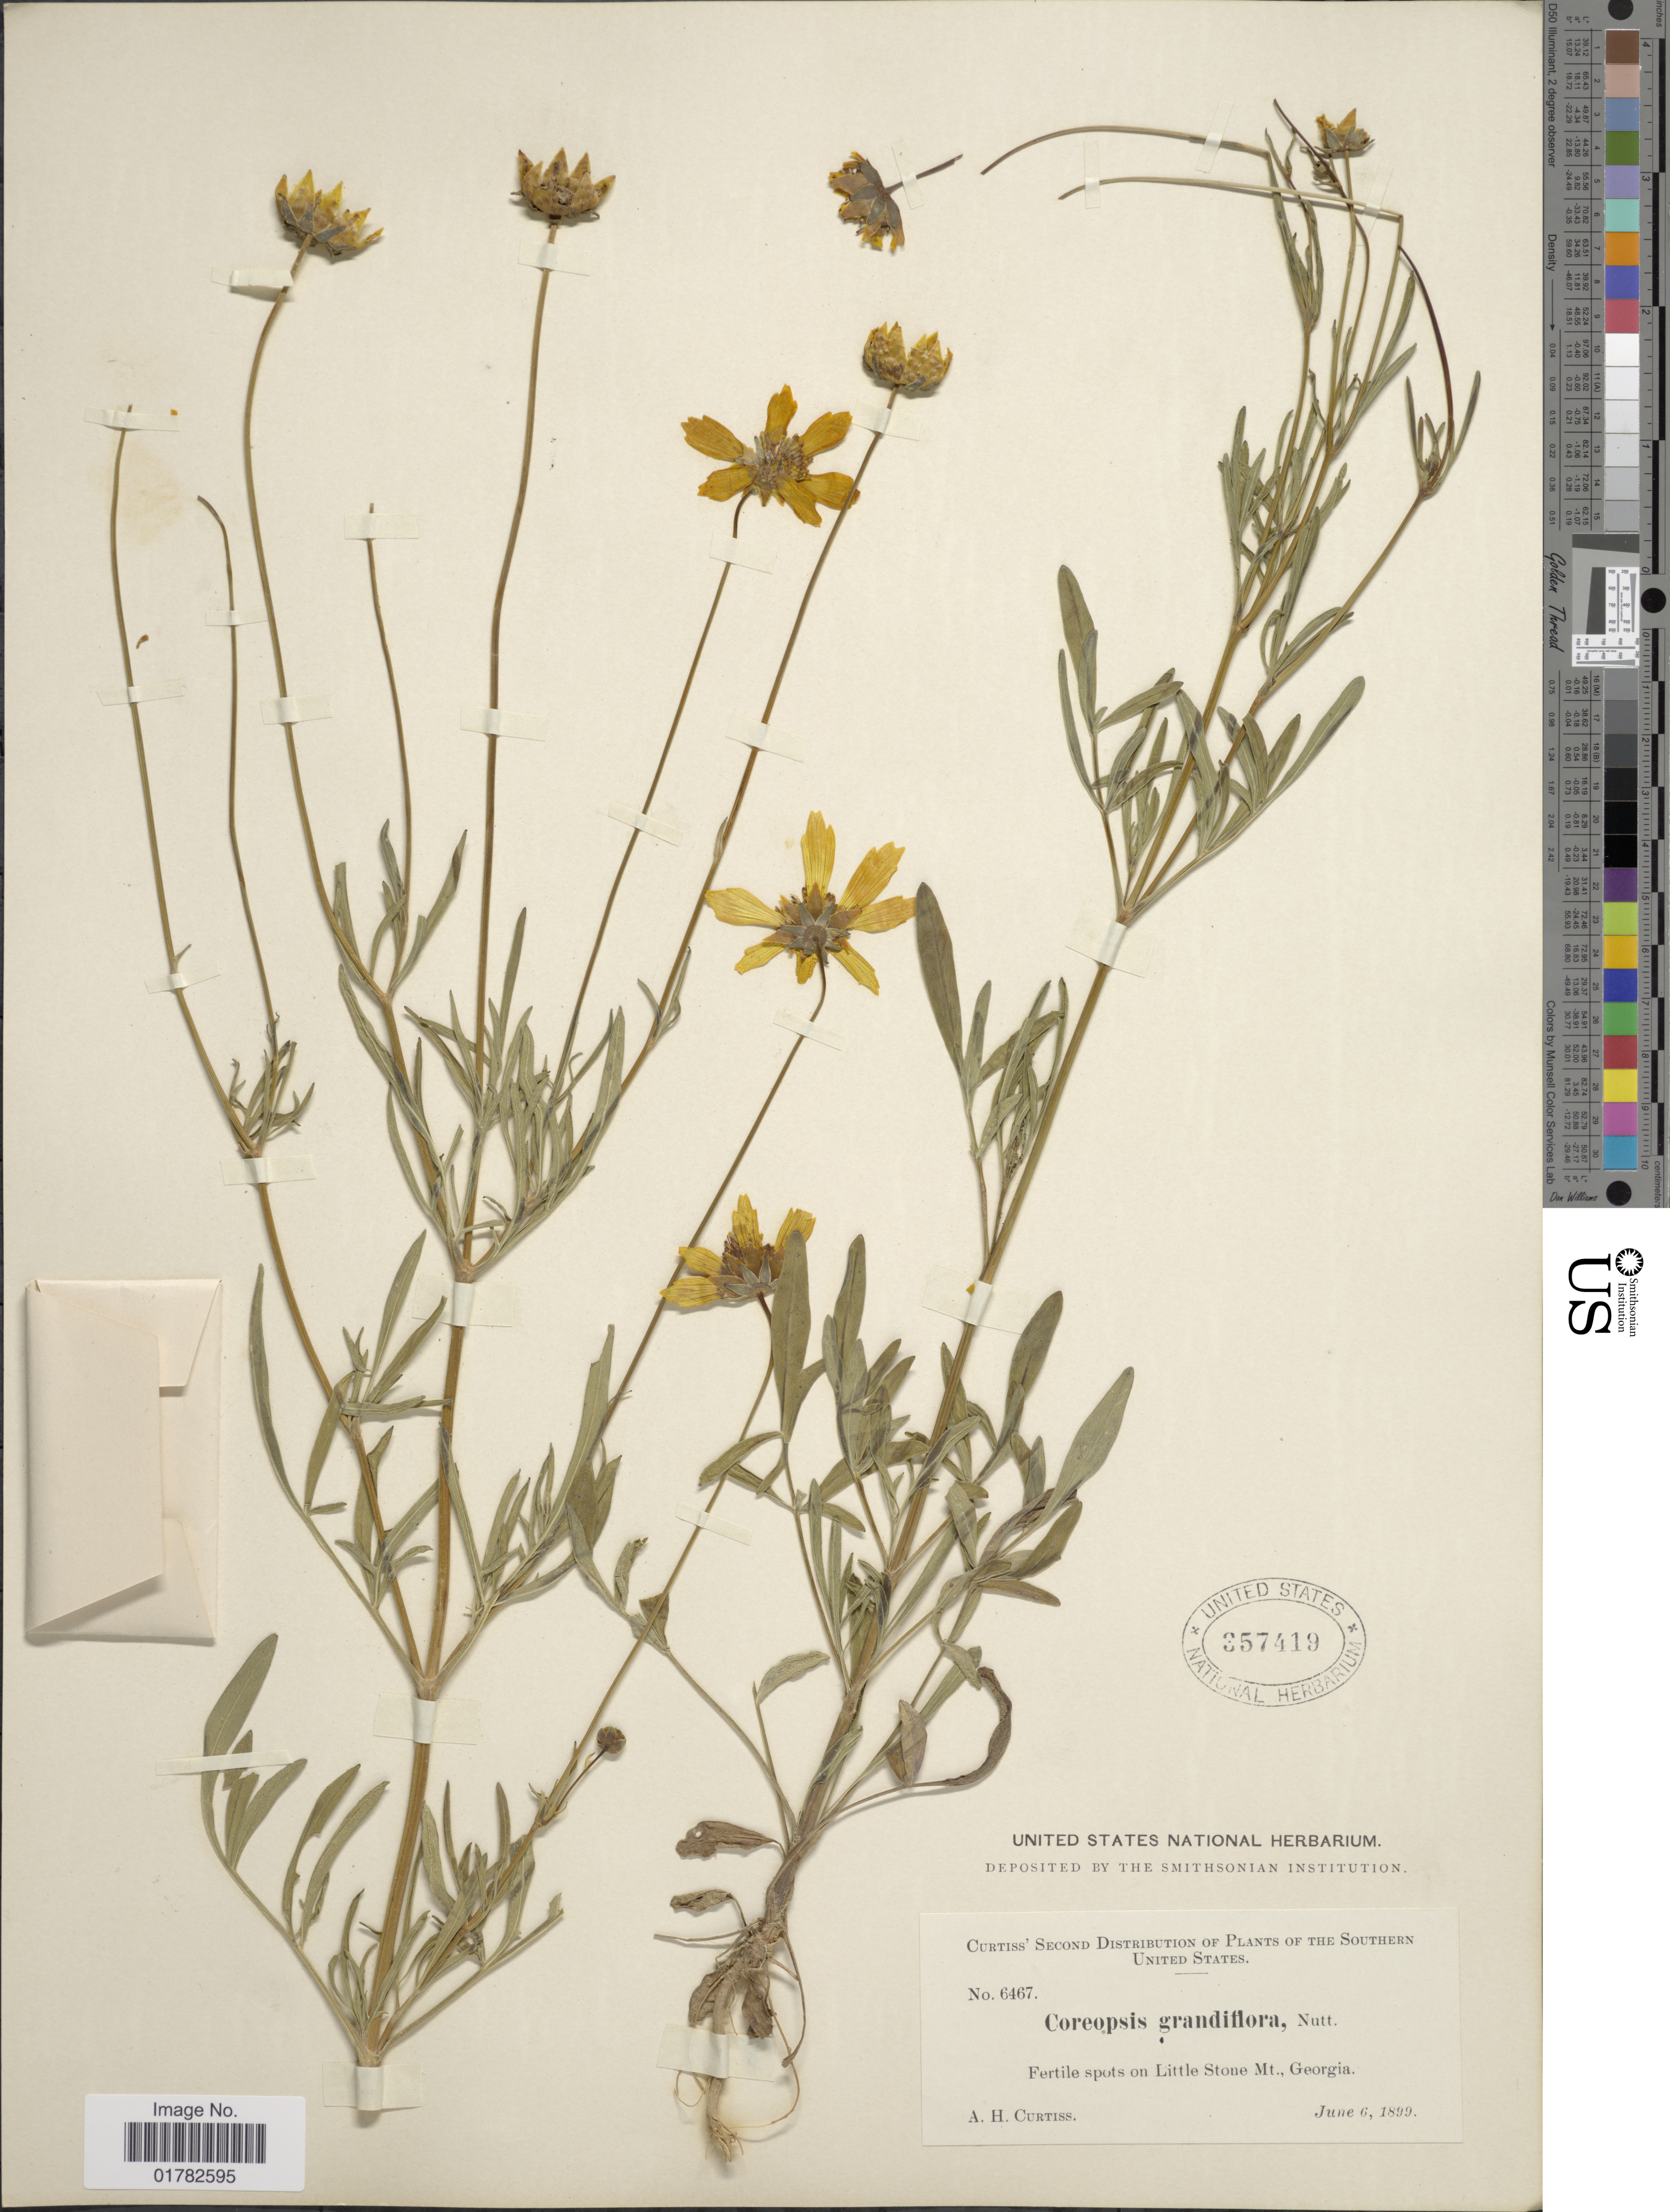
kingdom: Plantae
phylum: Tracheophyta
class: Magnoliopsida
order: Asterales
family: Asteraceae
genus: Coreopsis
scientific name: Coreopsis grandiflora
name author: Nutt.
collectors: A. H. Curtiss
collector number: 6467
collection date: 1899-06-06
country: United States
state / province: Georgia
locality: Southern United States, Fertile spots on Little Stone Mt.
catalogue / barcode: US 357419